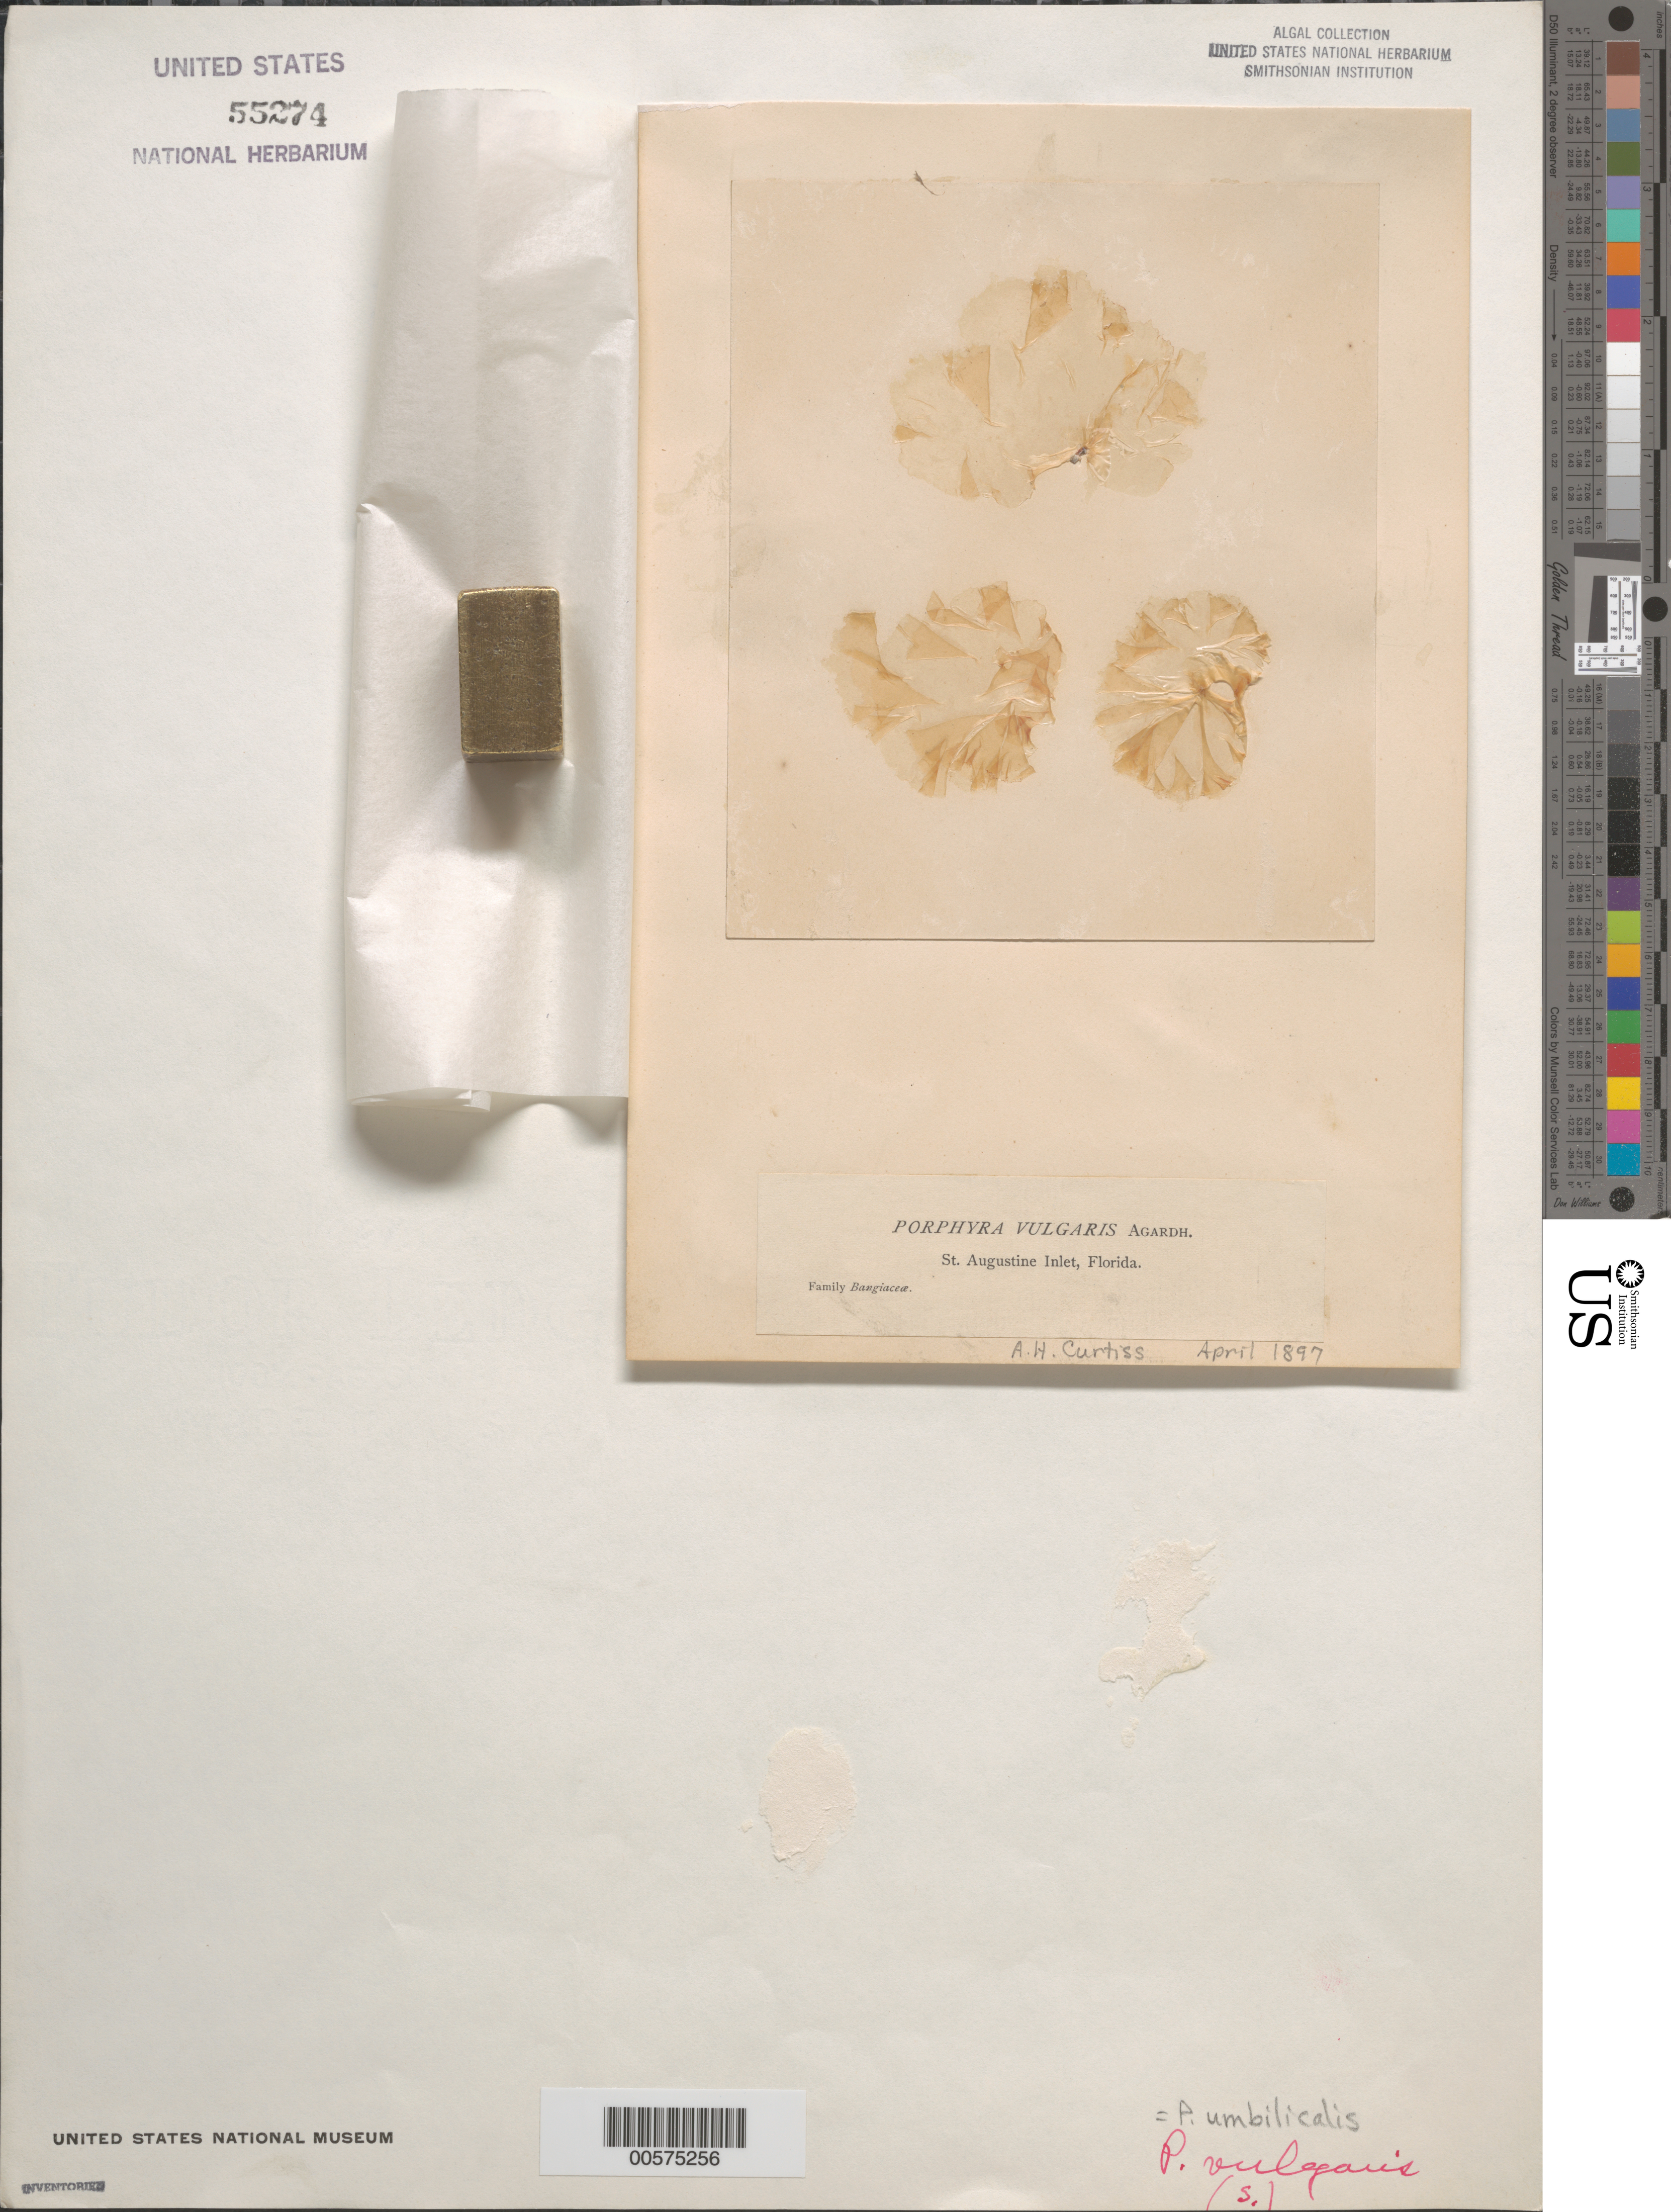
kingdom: Plantae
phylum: Rhodophyta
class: Bangiophyceae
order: Bangiales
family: Bangiaceae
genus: Porphyra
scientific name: Porphyra umbilicalis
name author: Kütz.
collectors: A. H. Curtiss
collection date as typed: Apr 1897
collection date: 1897-04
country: United States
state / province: Florida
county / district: Saint Johns County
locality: St. Augustine Inlet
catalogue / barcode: US 55274